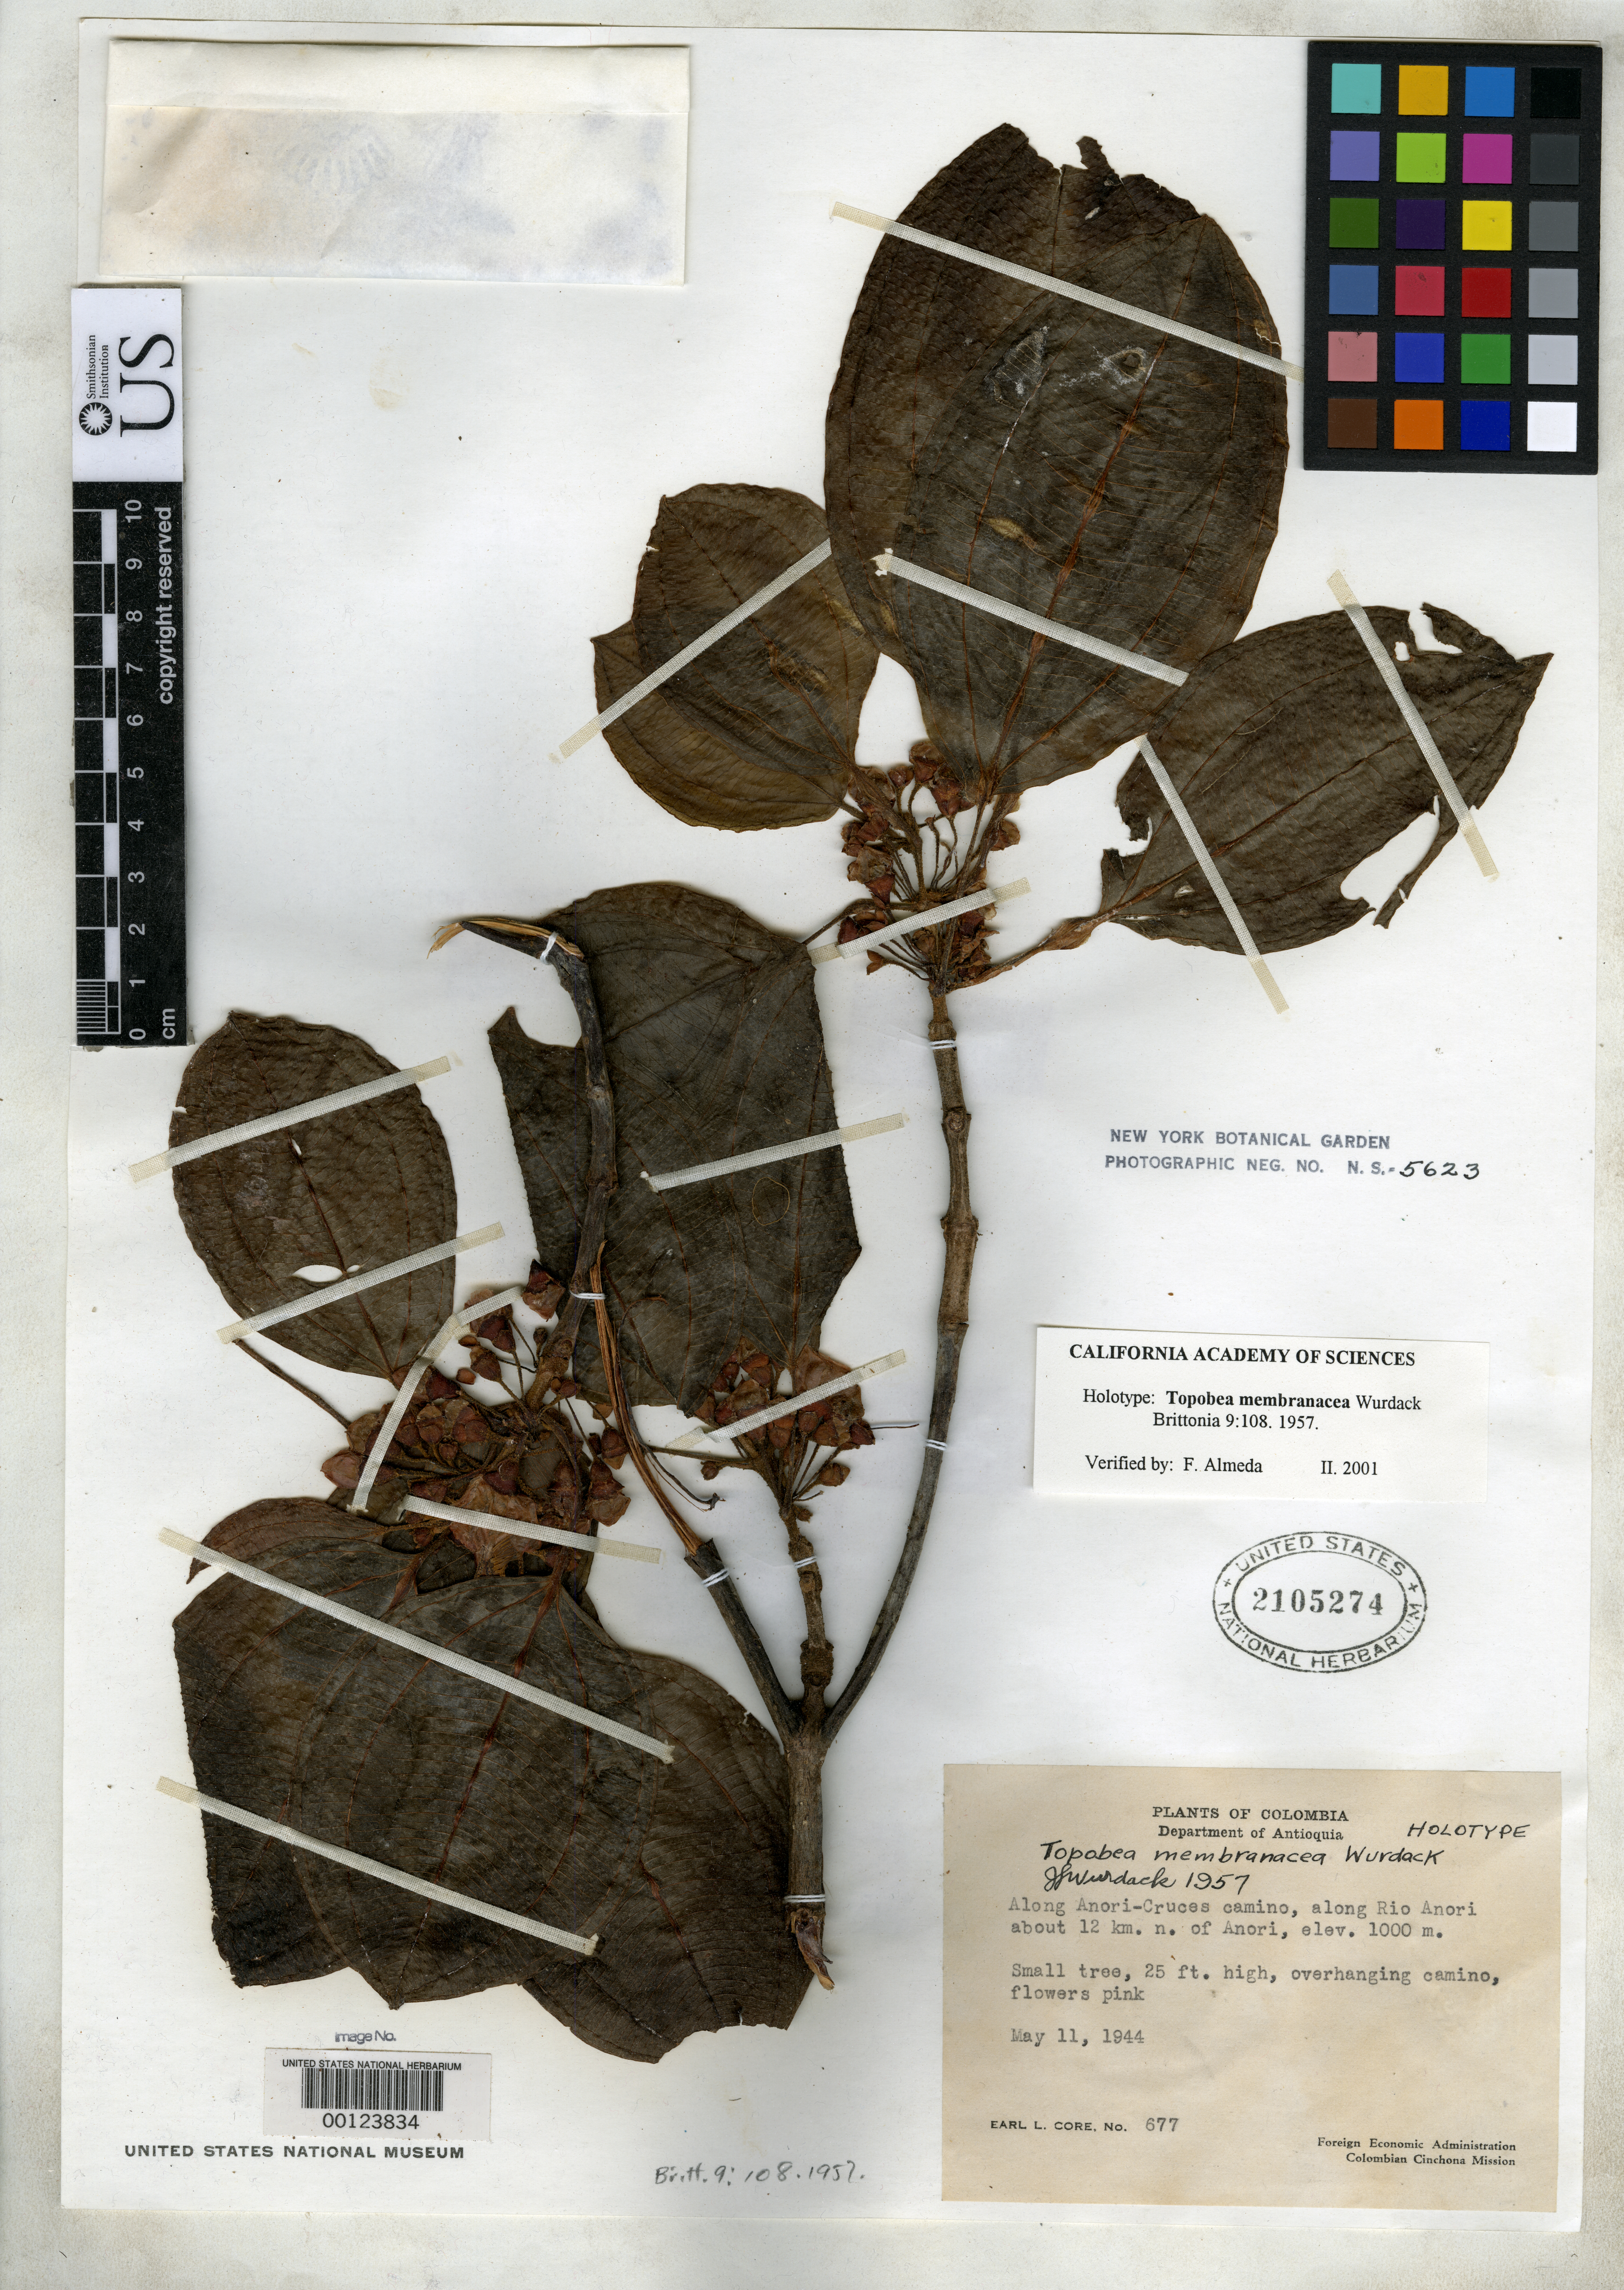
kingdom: Plantae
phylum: Tracheophyta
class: Magnoliopsida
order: Myrtales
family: Melastomataceae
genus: Topobea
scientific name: Topobea membranacea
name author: Wurdack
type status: Holotype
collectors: E. L. Core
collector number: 677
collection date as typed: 11 May 1944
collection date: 1944-05-11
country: Colombia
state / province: Antioquia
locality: Along Anori-Cruces Road, along Rio Anori about 12km N of Anori.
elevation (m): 1000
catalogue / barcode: US 2105274